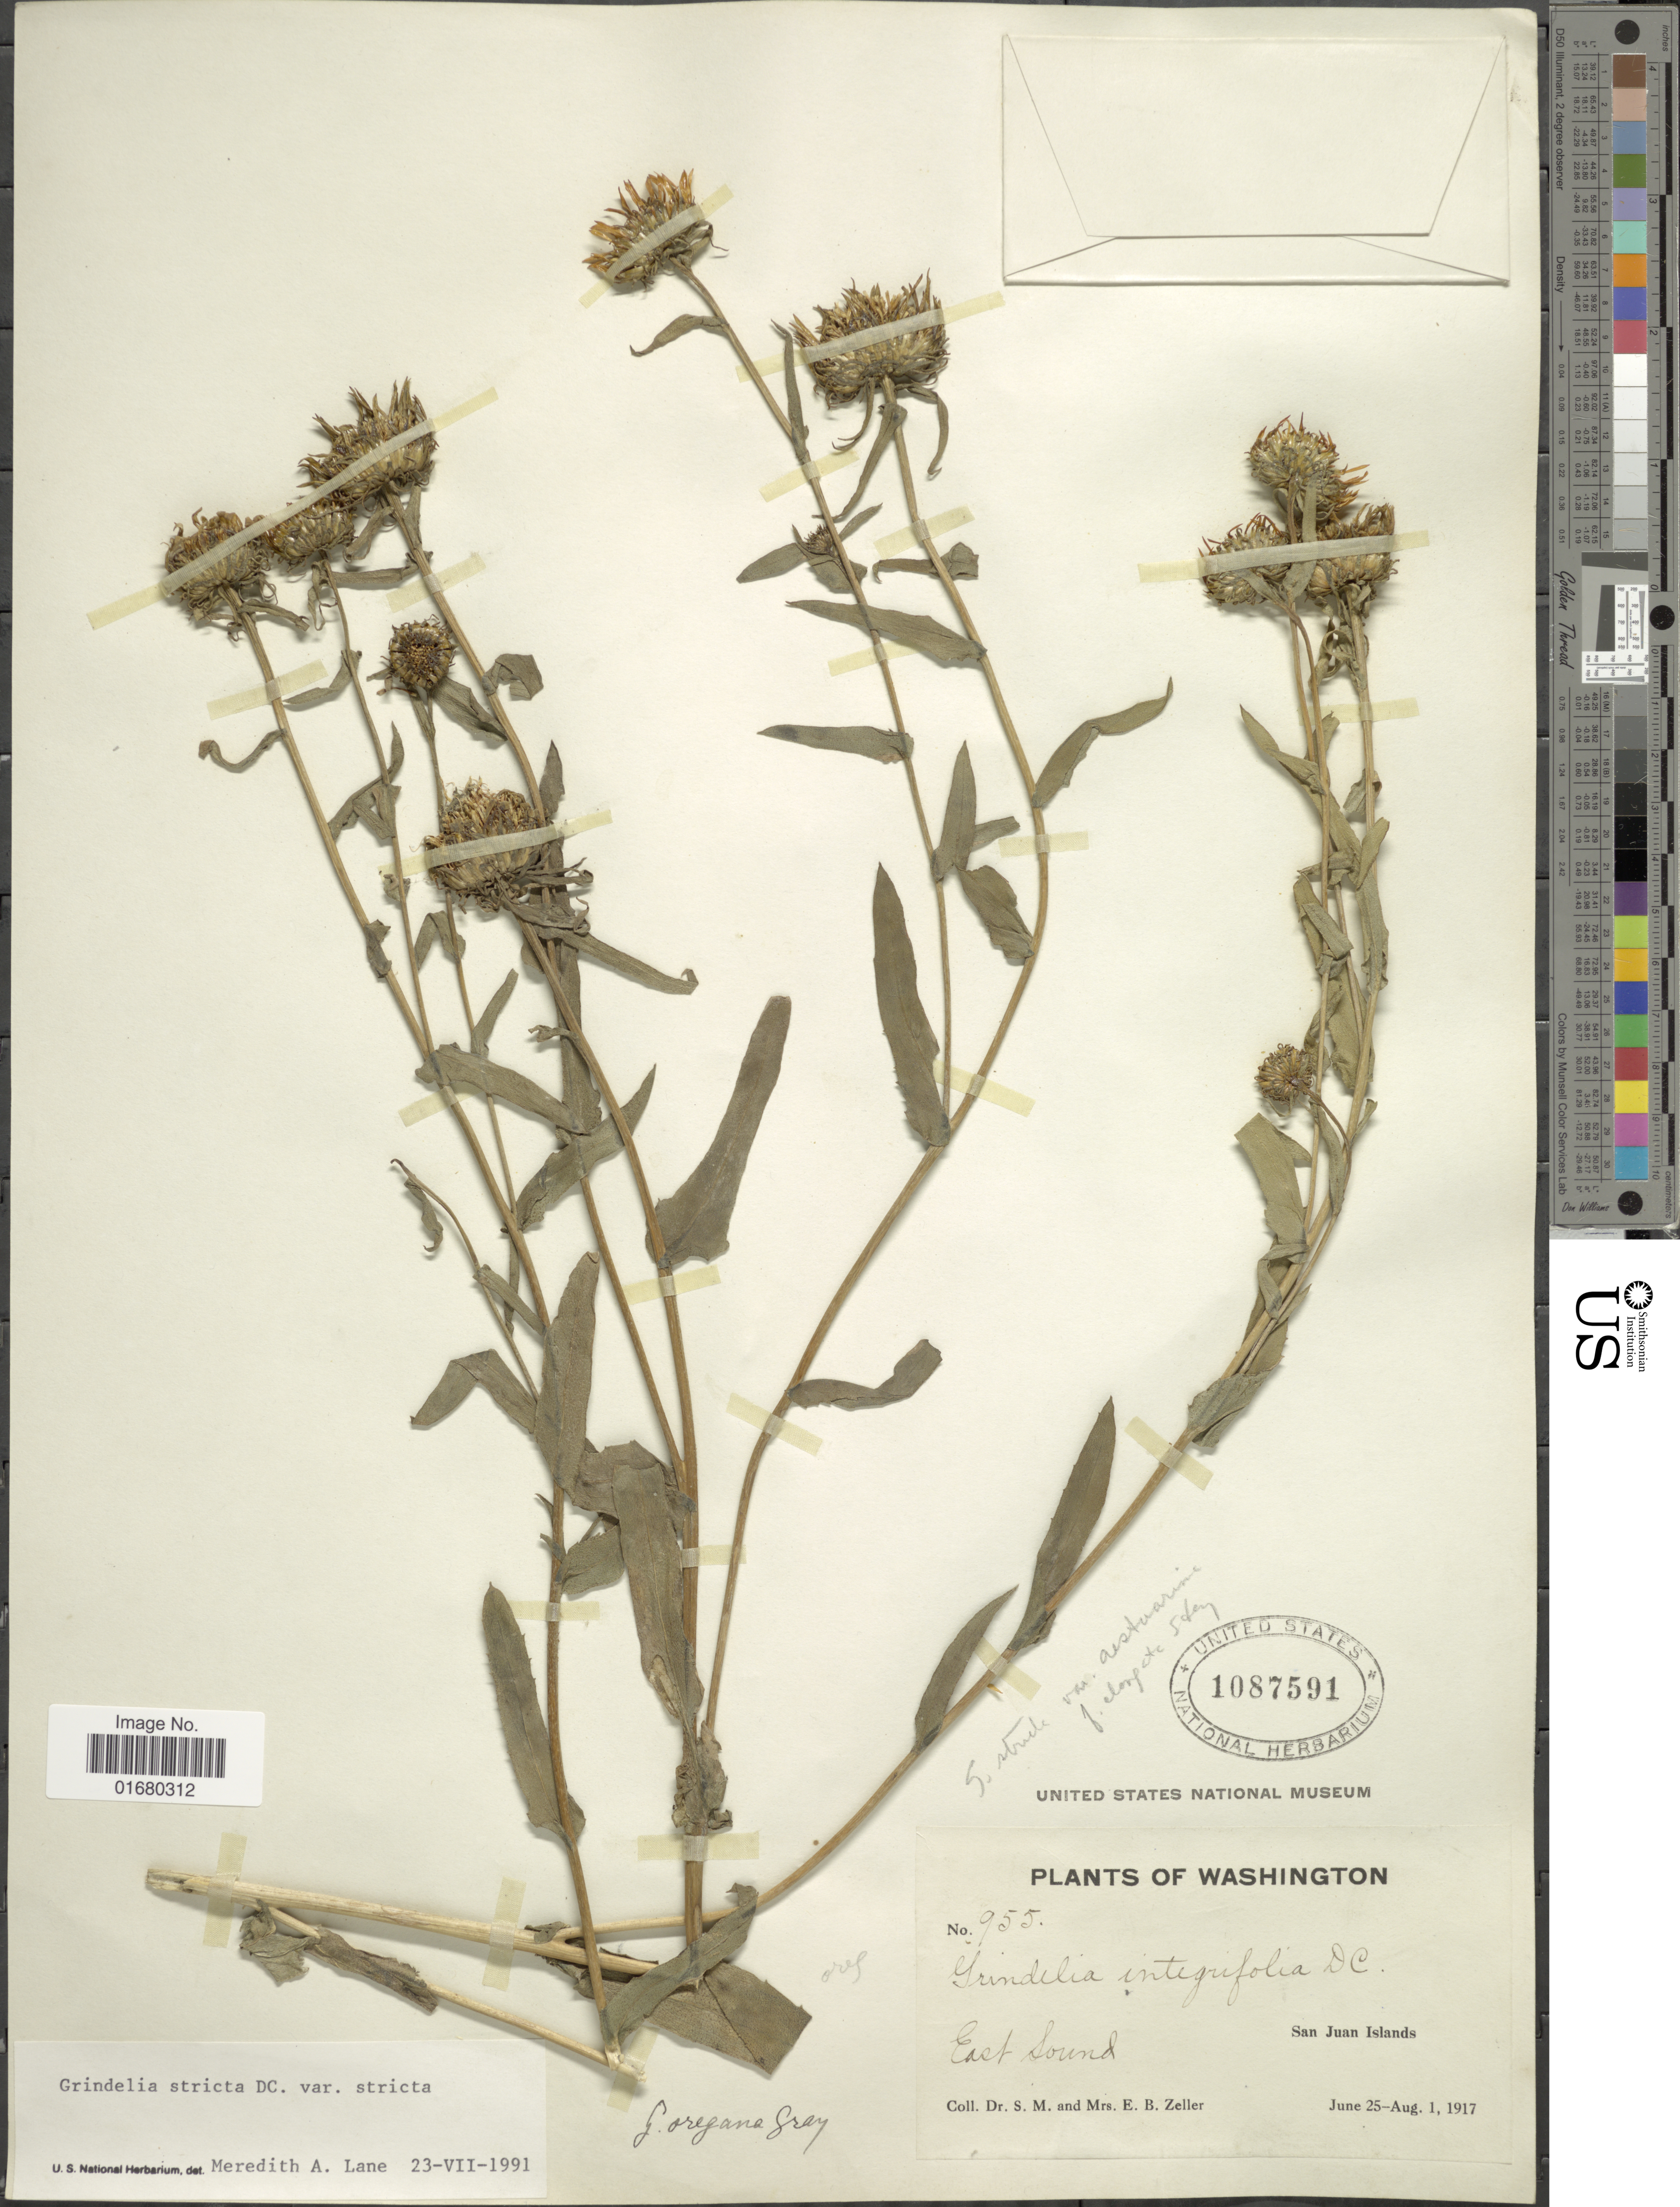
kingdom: Plantae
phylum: Tracheophyta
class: Magnoliopsida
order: Asterales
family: Asteraceae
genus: Grindelia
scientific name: Grindelia stricta var. stricta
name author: DC.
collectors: S. Zeller & E. Zeller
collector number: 955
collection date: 1917-06-25/1917-08-01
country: United States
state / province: Washington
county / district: San Juan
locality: East Sound, San Juan Island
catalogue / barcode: US 1087591